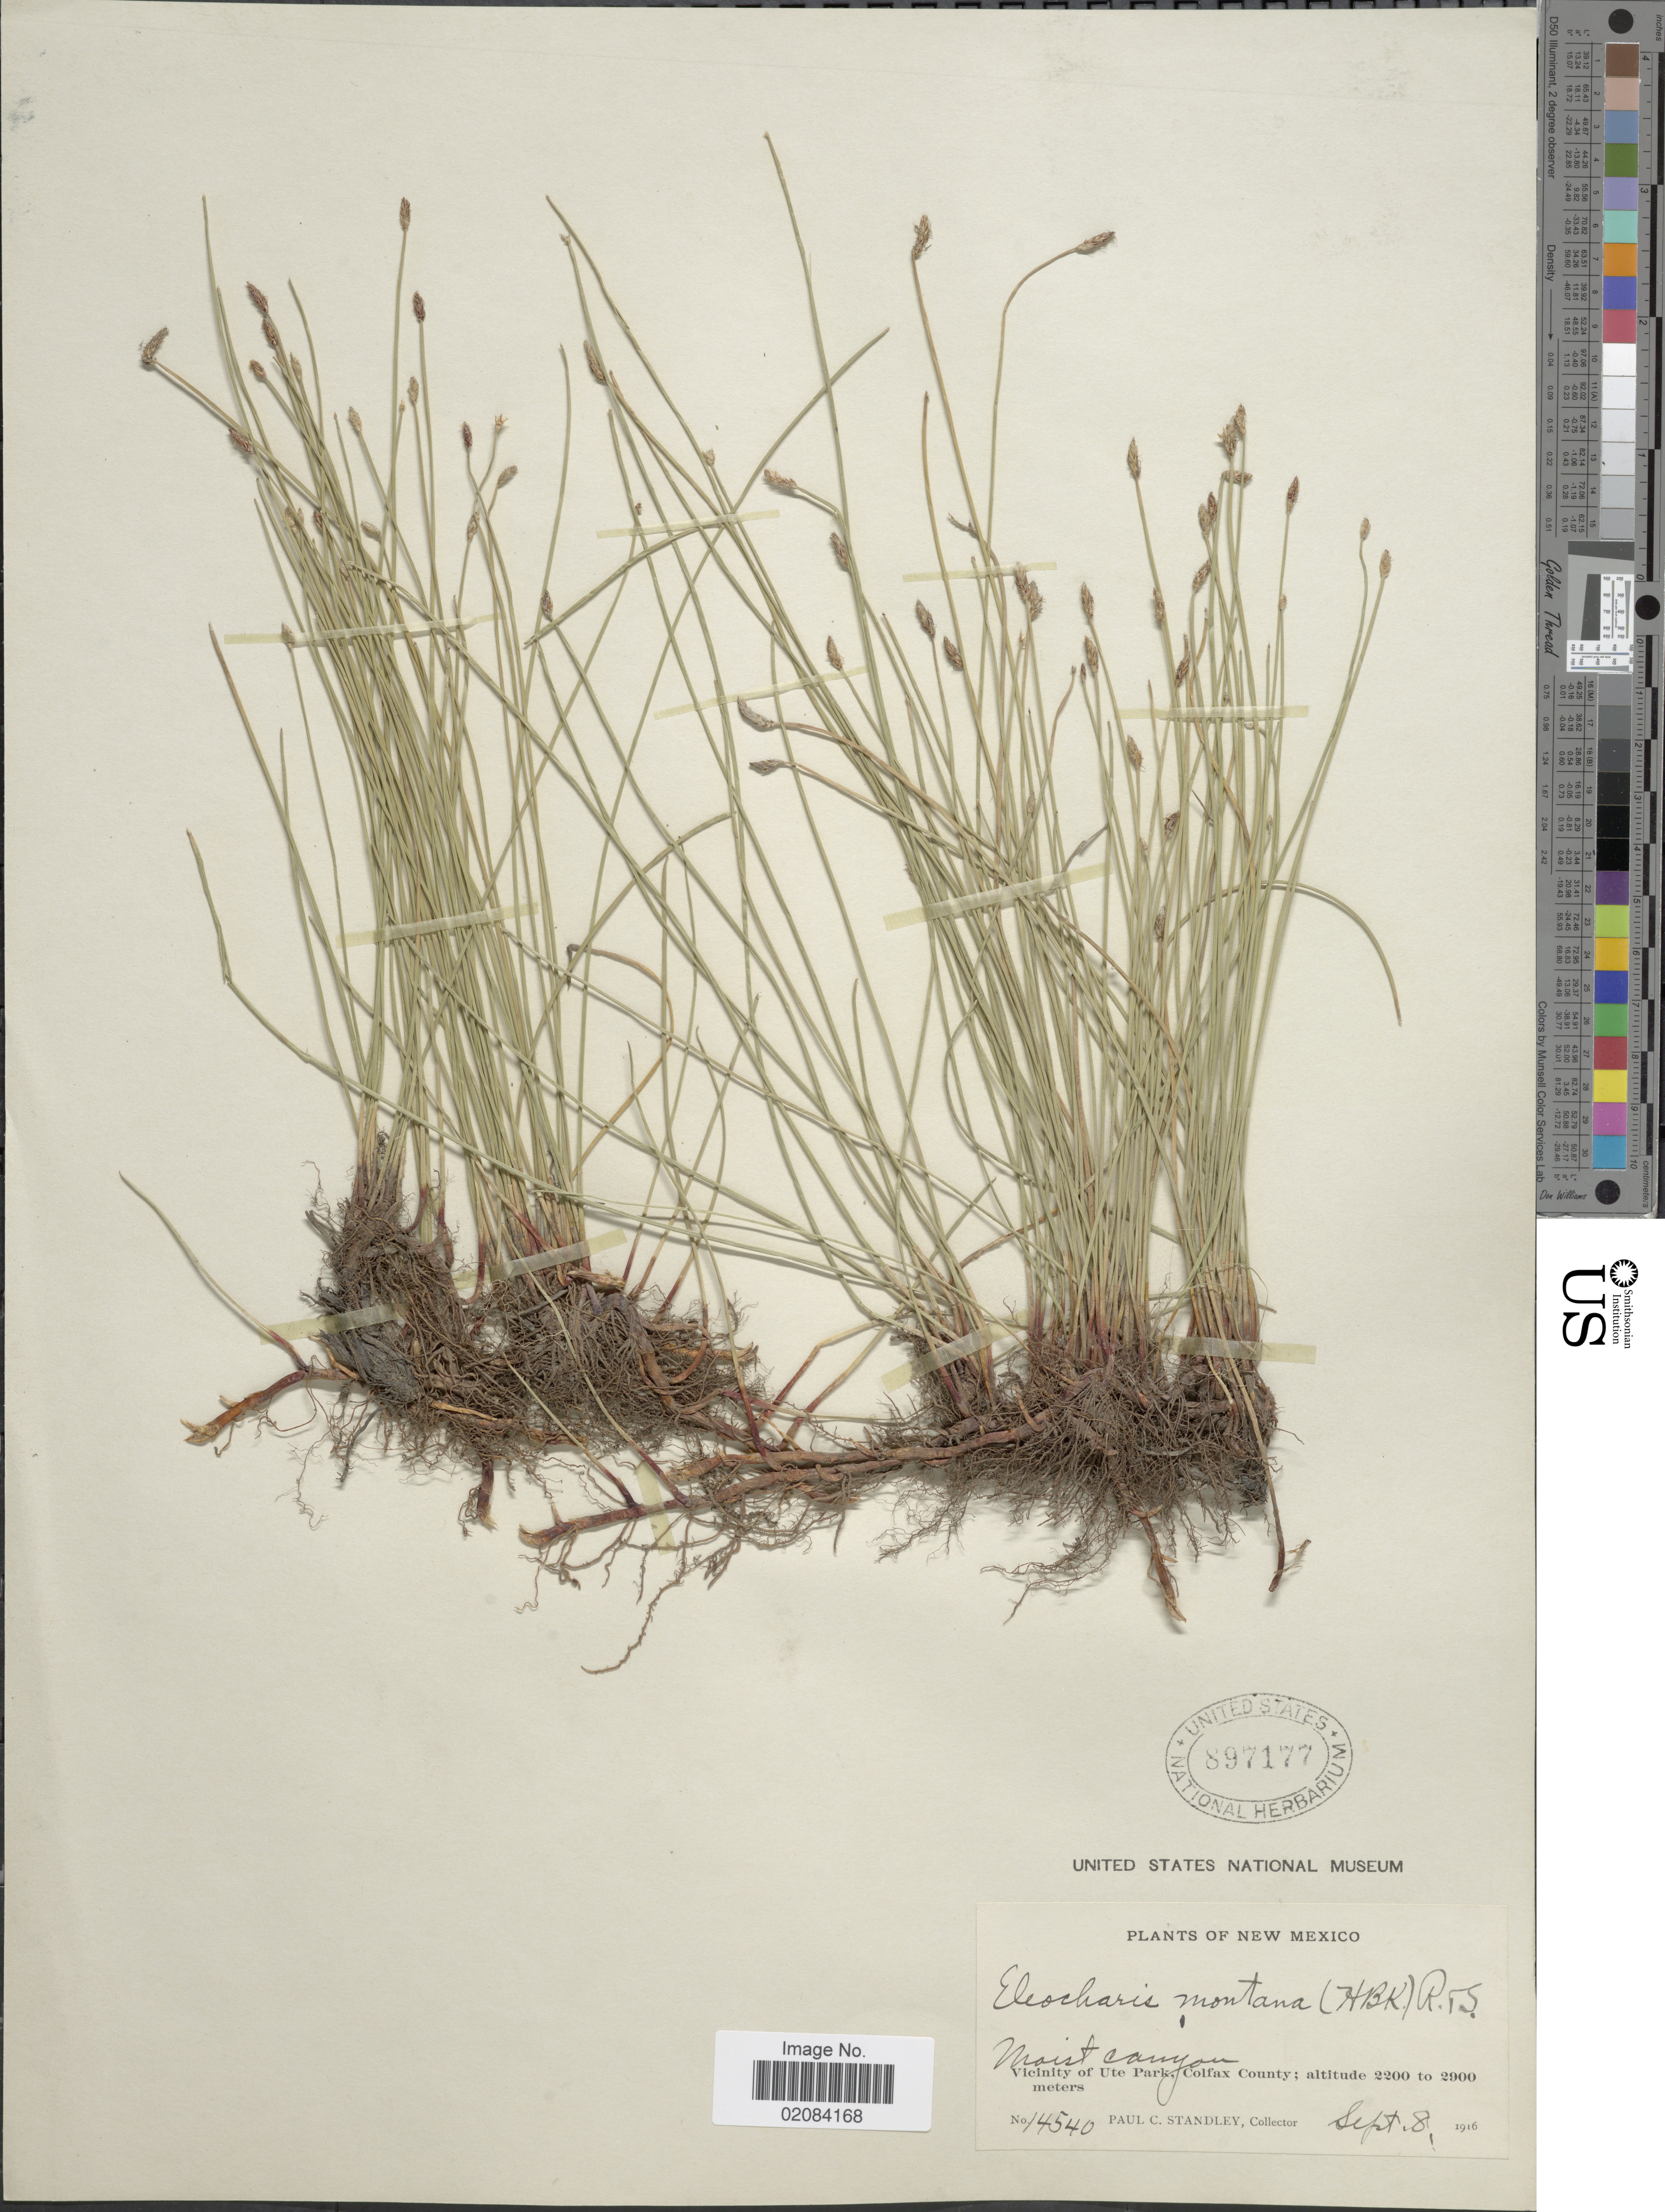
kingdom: Plantae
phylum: Tracheophyta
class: Liliopsida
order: Poales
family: Cyperaceae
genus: Eleocharis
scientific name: Eleocharis palustris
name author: (L.) Roem. & Schult.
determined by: Strong, Mark T., (BOT), Smithsonian Institution - National Museum of Natural History (UNITED STATES)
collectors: P. C. Standley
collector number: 14540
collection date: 1916-09-08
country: United States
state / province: New Mexico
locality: Moist canyon, Vicinity of Ute Park, Colfax County.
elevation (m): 2200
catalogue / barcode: US 897177